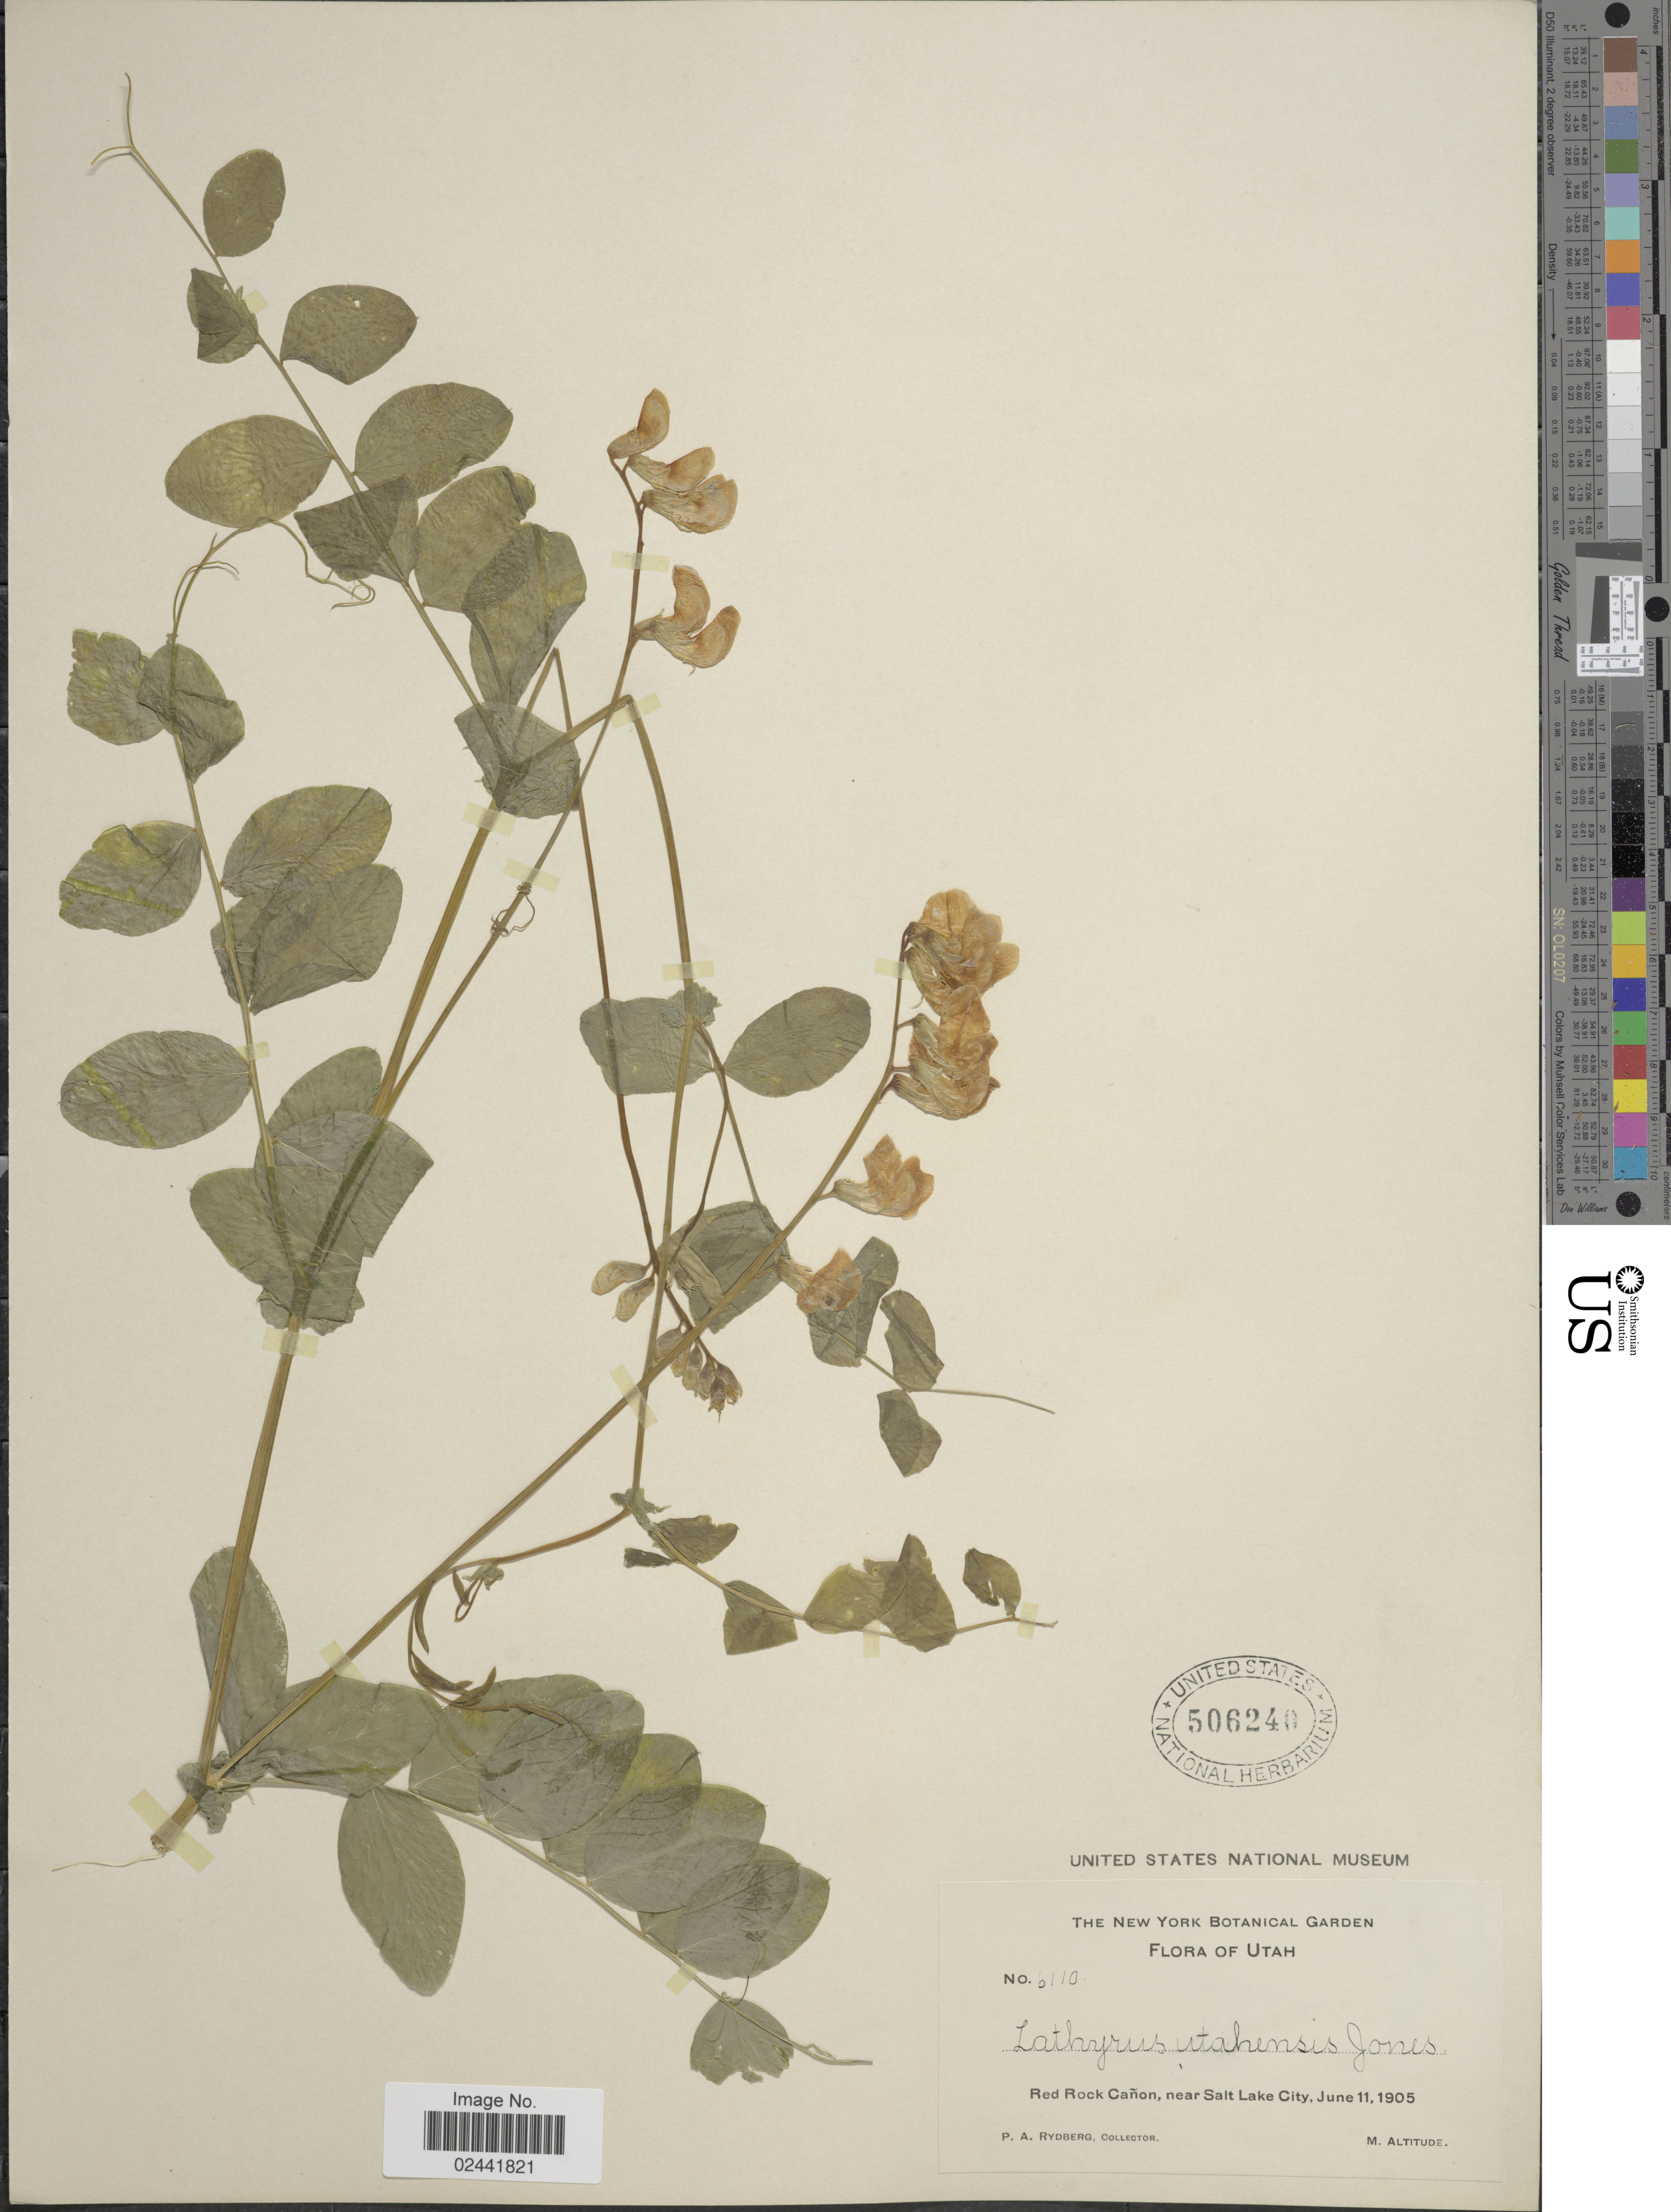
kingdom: Plantae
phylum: Tracheophyta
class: Magnoliopsida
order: Fabales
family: Fabaceae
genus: Lathyrus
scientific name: Lathyrus utahensis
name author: M.E. Jones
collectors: P. A. Rydberg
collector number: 6110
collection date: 1905-06-11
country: United States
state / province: Utah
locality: Red Rock Canon, near Salt Lake City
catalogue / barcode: US 506240